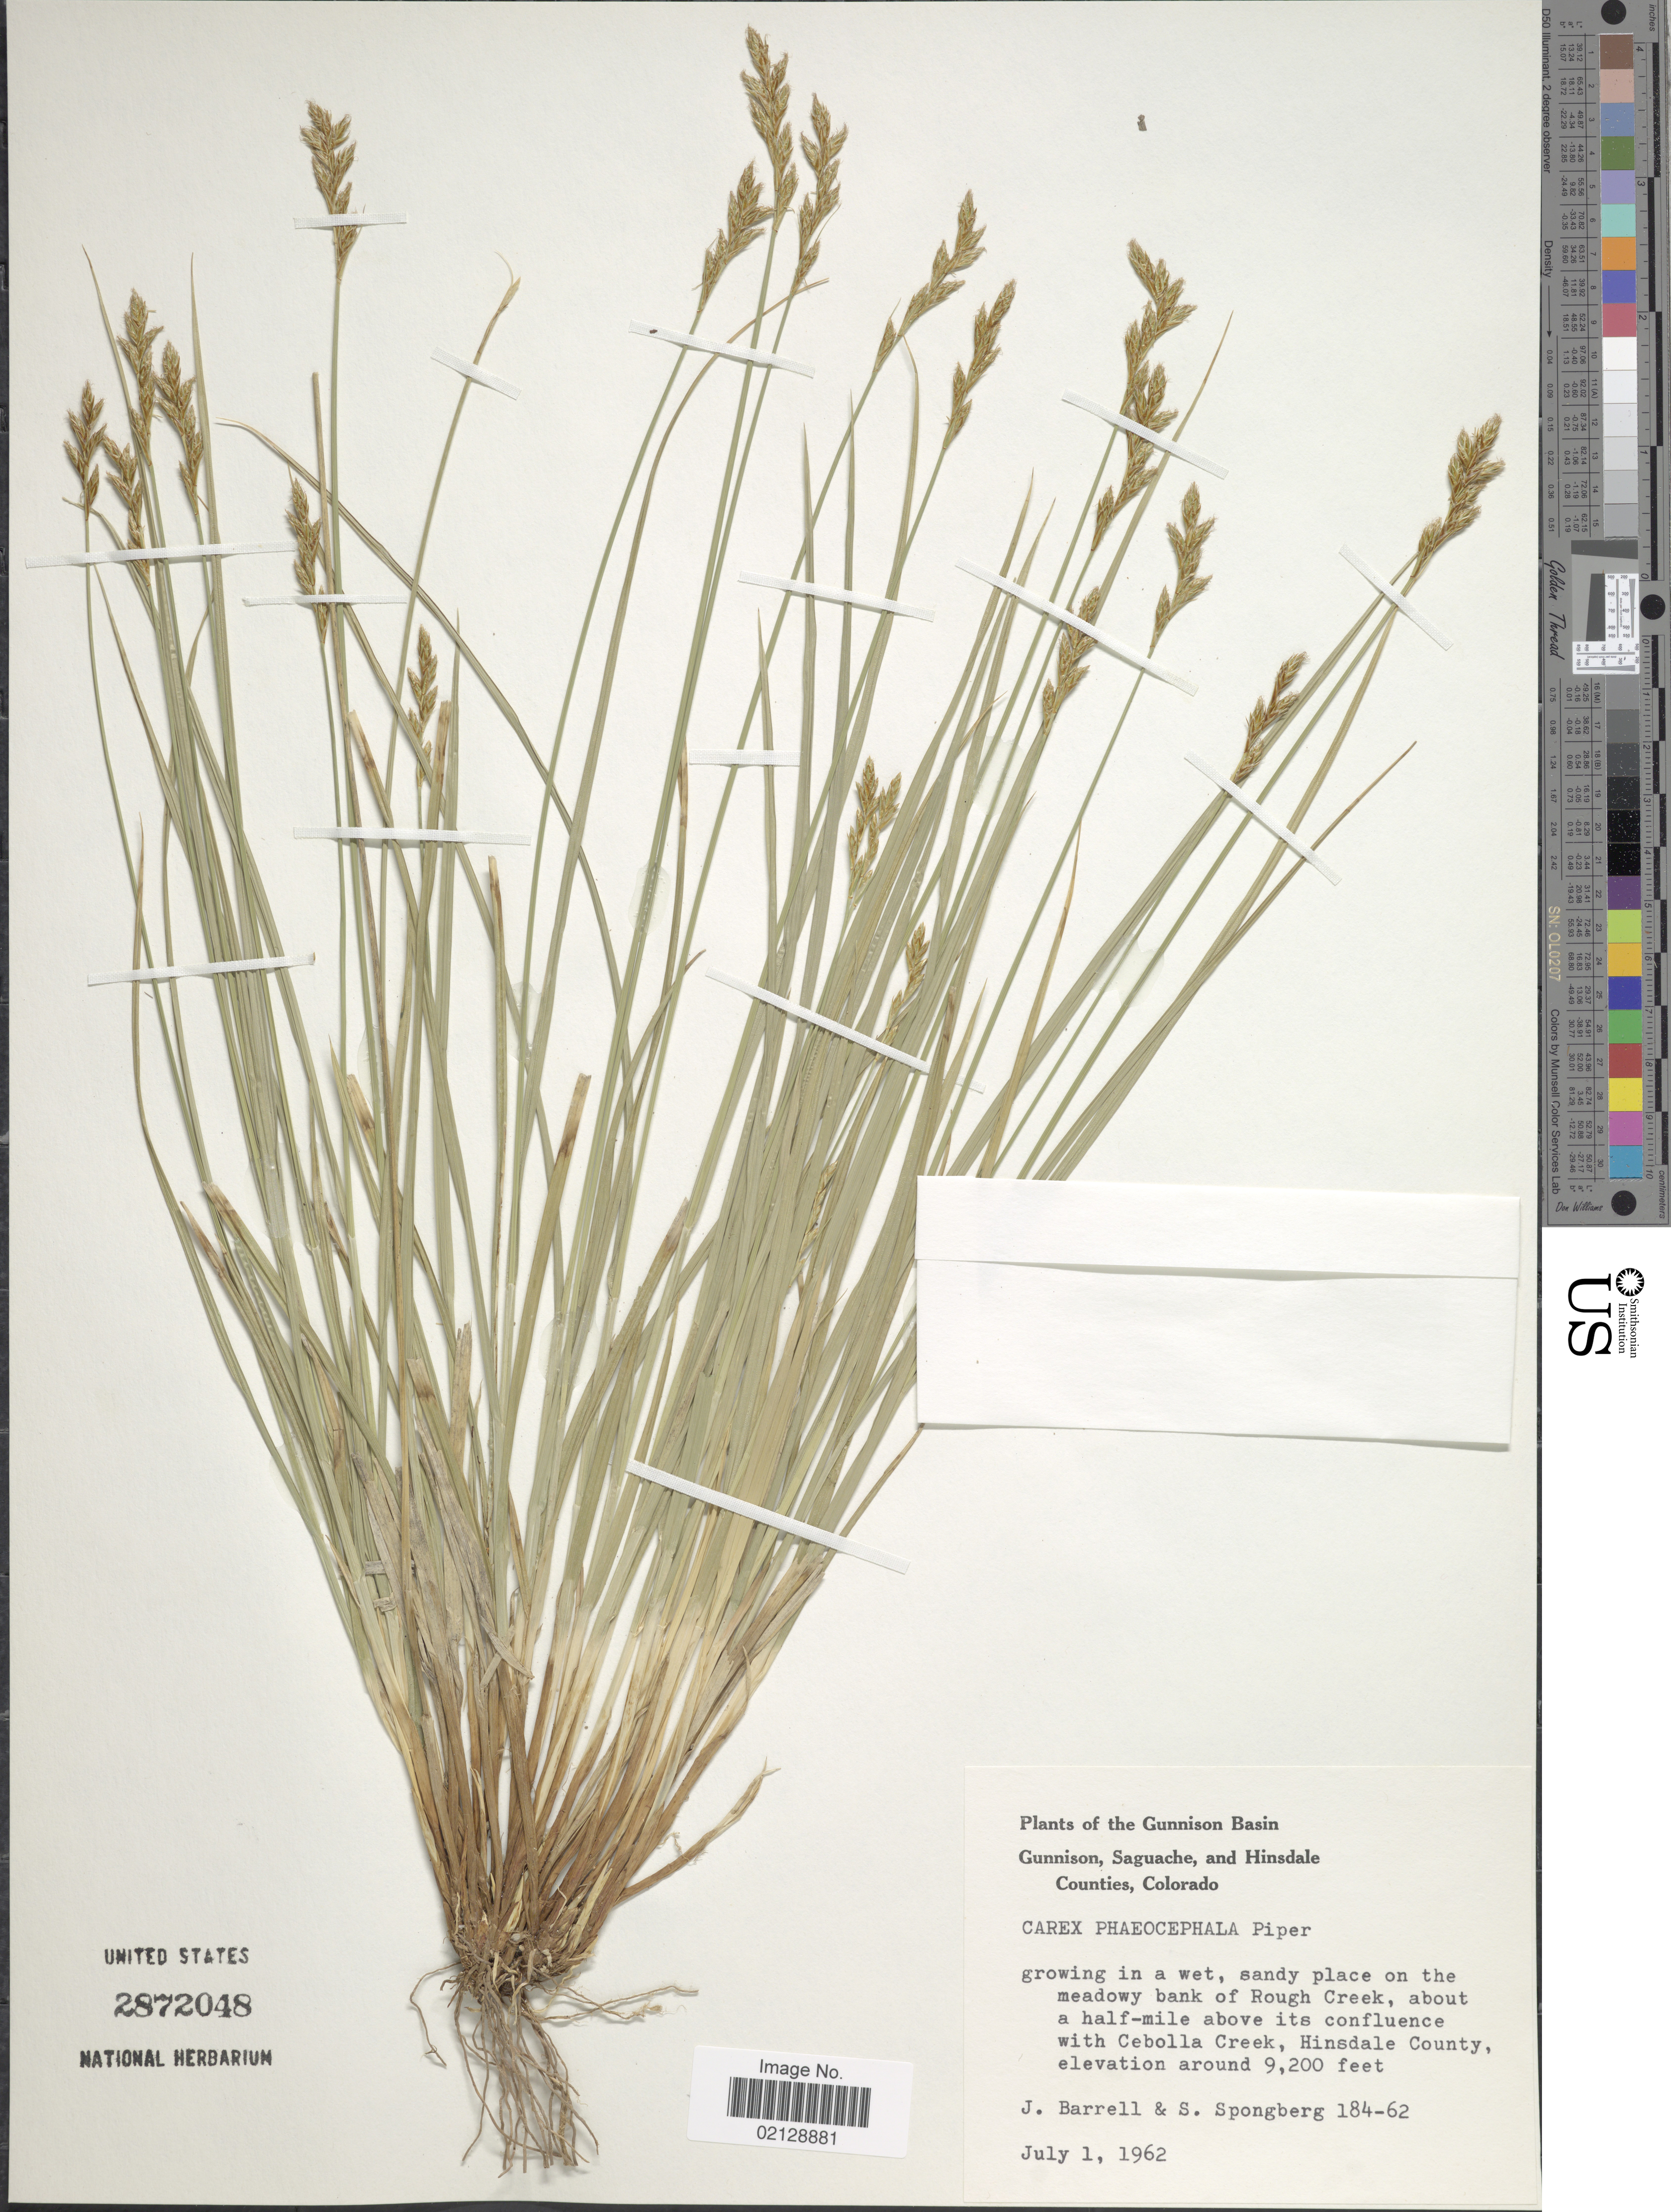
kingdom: Plantae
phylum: Tracheophyta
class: Liliopsida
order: Poales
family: Cyperaceae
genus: Carex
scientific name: Carex phaeocephala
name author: Piper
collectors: J. Barrell & S. A.Spongberg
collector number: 184-62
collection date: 1962-07-01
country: United States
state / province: Colorado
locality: The Gunnison Basin, Gunnison, Saguache, and Hinsdale Counties, Colorado, sandy place on the meadowy bank of Rough Creek, about a half-mile above its confluence with Cebolla Creek, Hinsdale County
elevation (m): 2804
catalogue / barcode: US 2872048